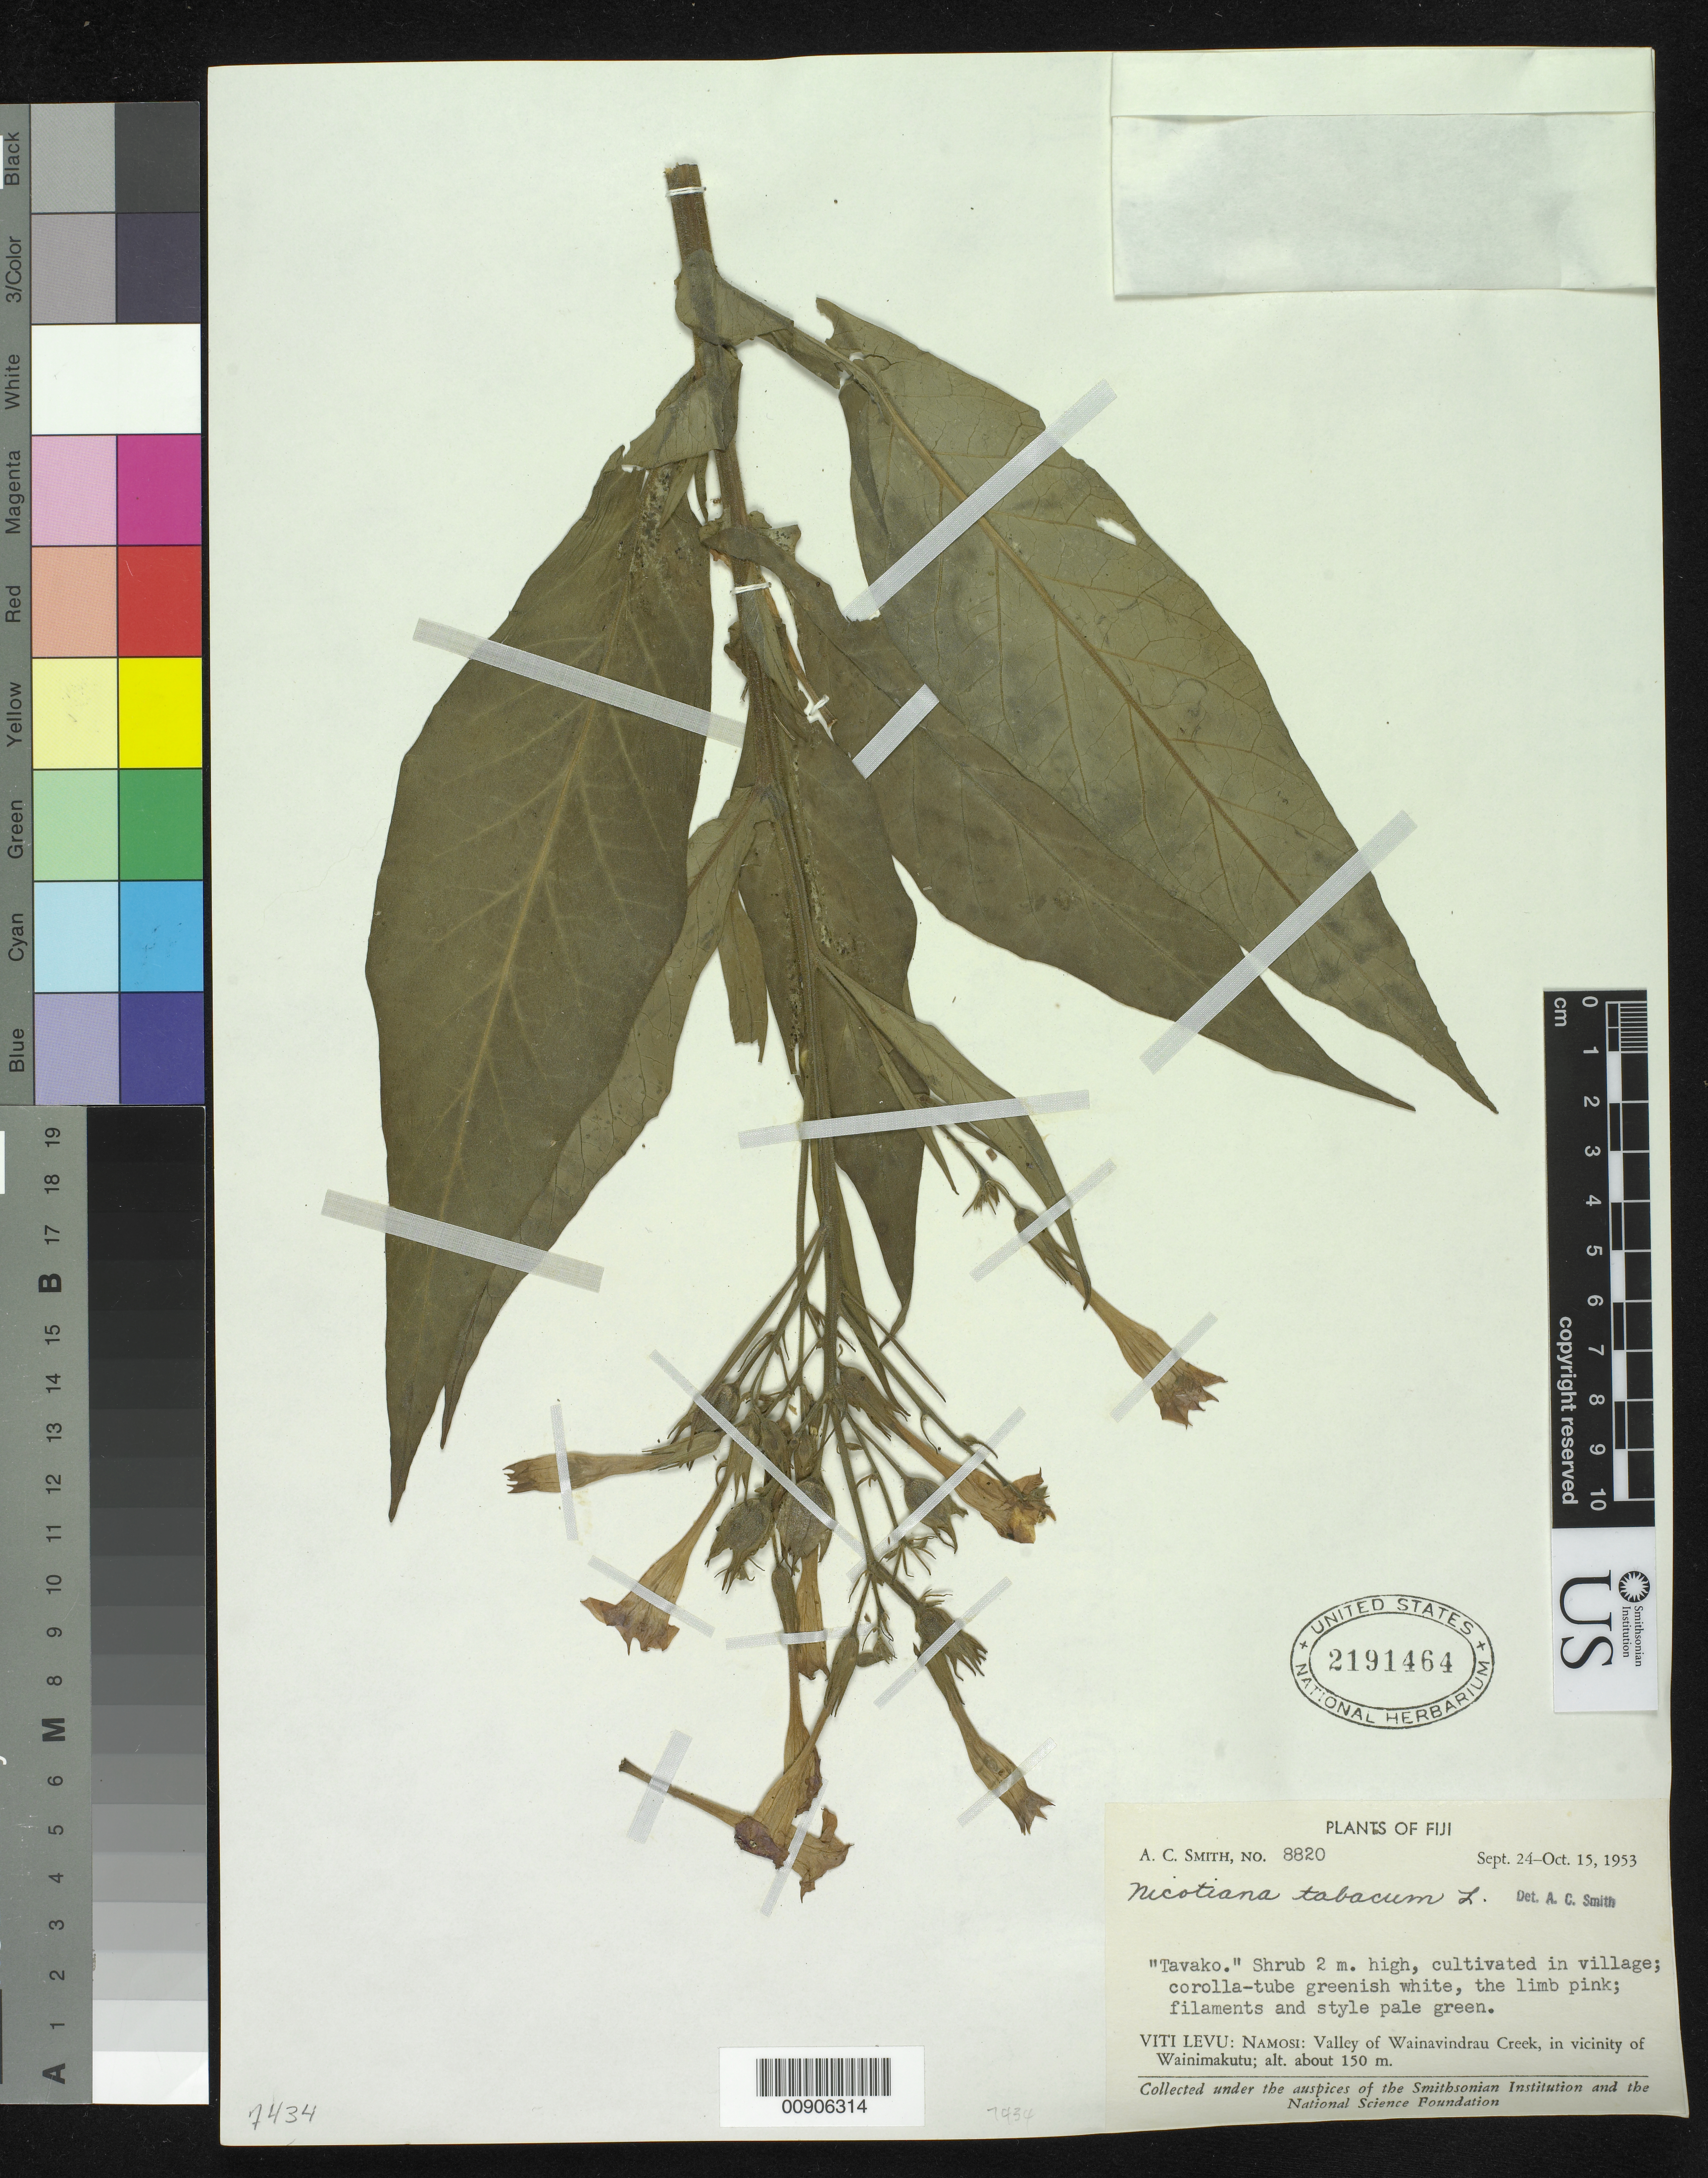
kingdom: Plantae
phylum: Tracheophyta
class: Magnoliopsida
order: Solanales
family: Solanaceae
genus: Nicotiana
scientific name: Nicotiana tabacum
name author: L.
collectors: C. A. Smith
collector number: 8820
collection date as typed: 24 Sep 1953 to 15 Oct 1953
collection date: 1953-09-24/1953-10-15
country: Fiji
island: Viti Levu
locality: Namosi: Valley of Wainavindrau Creek, in vicinity of Wainimakutu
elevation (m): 150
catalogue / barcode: US 2191464